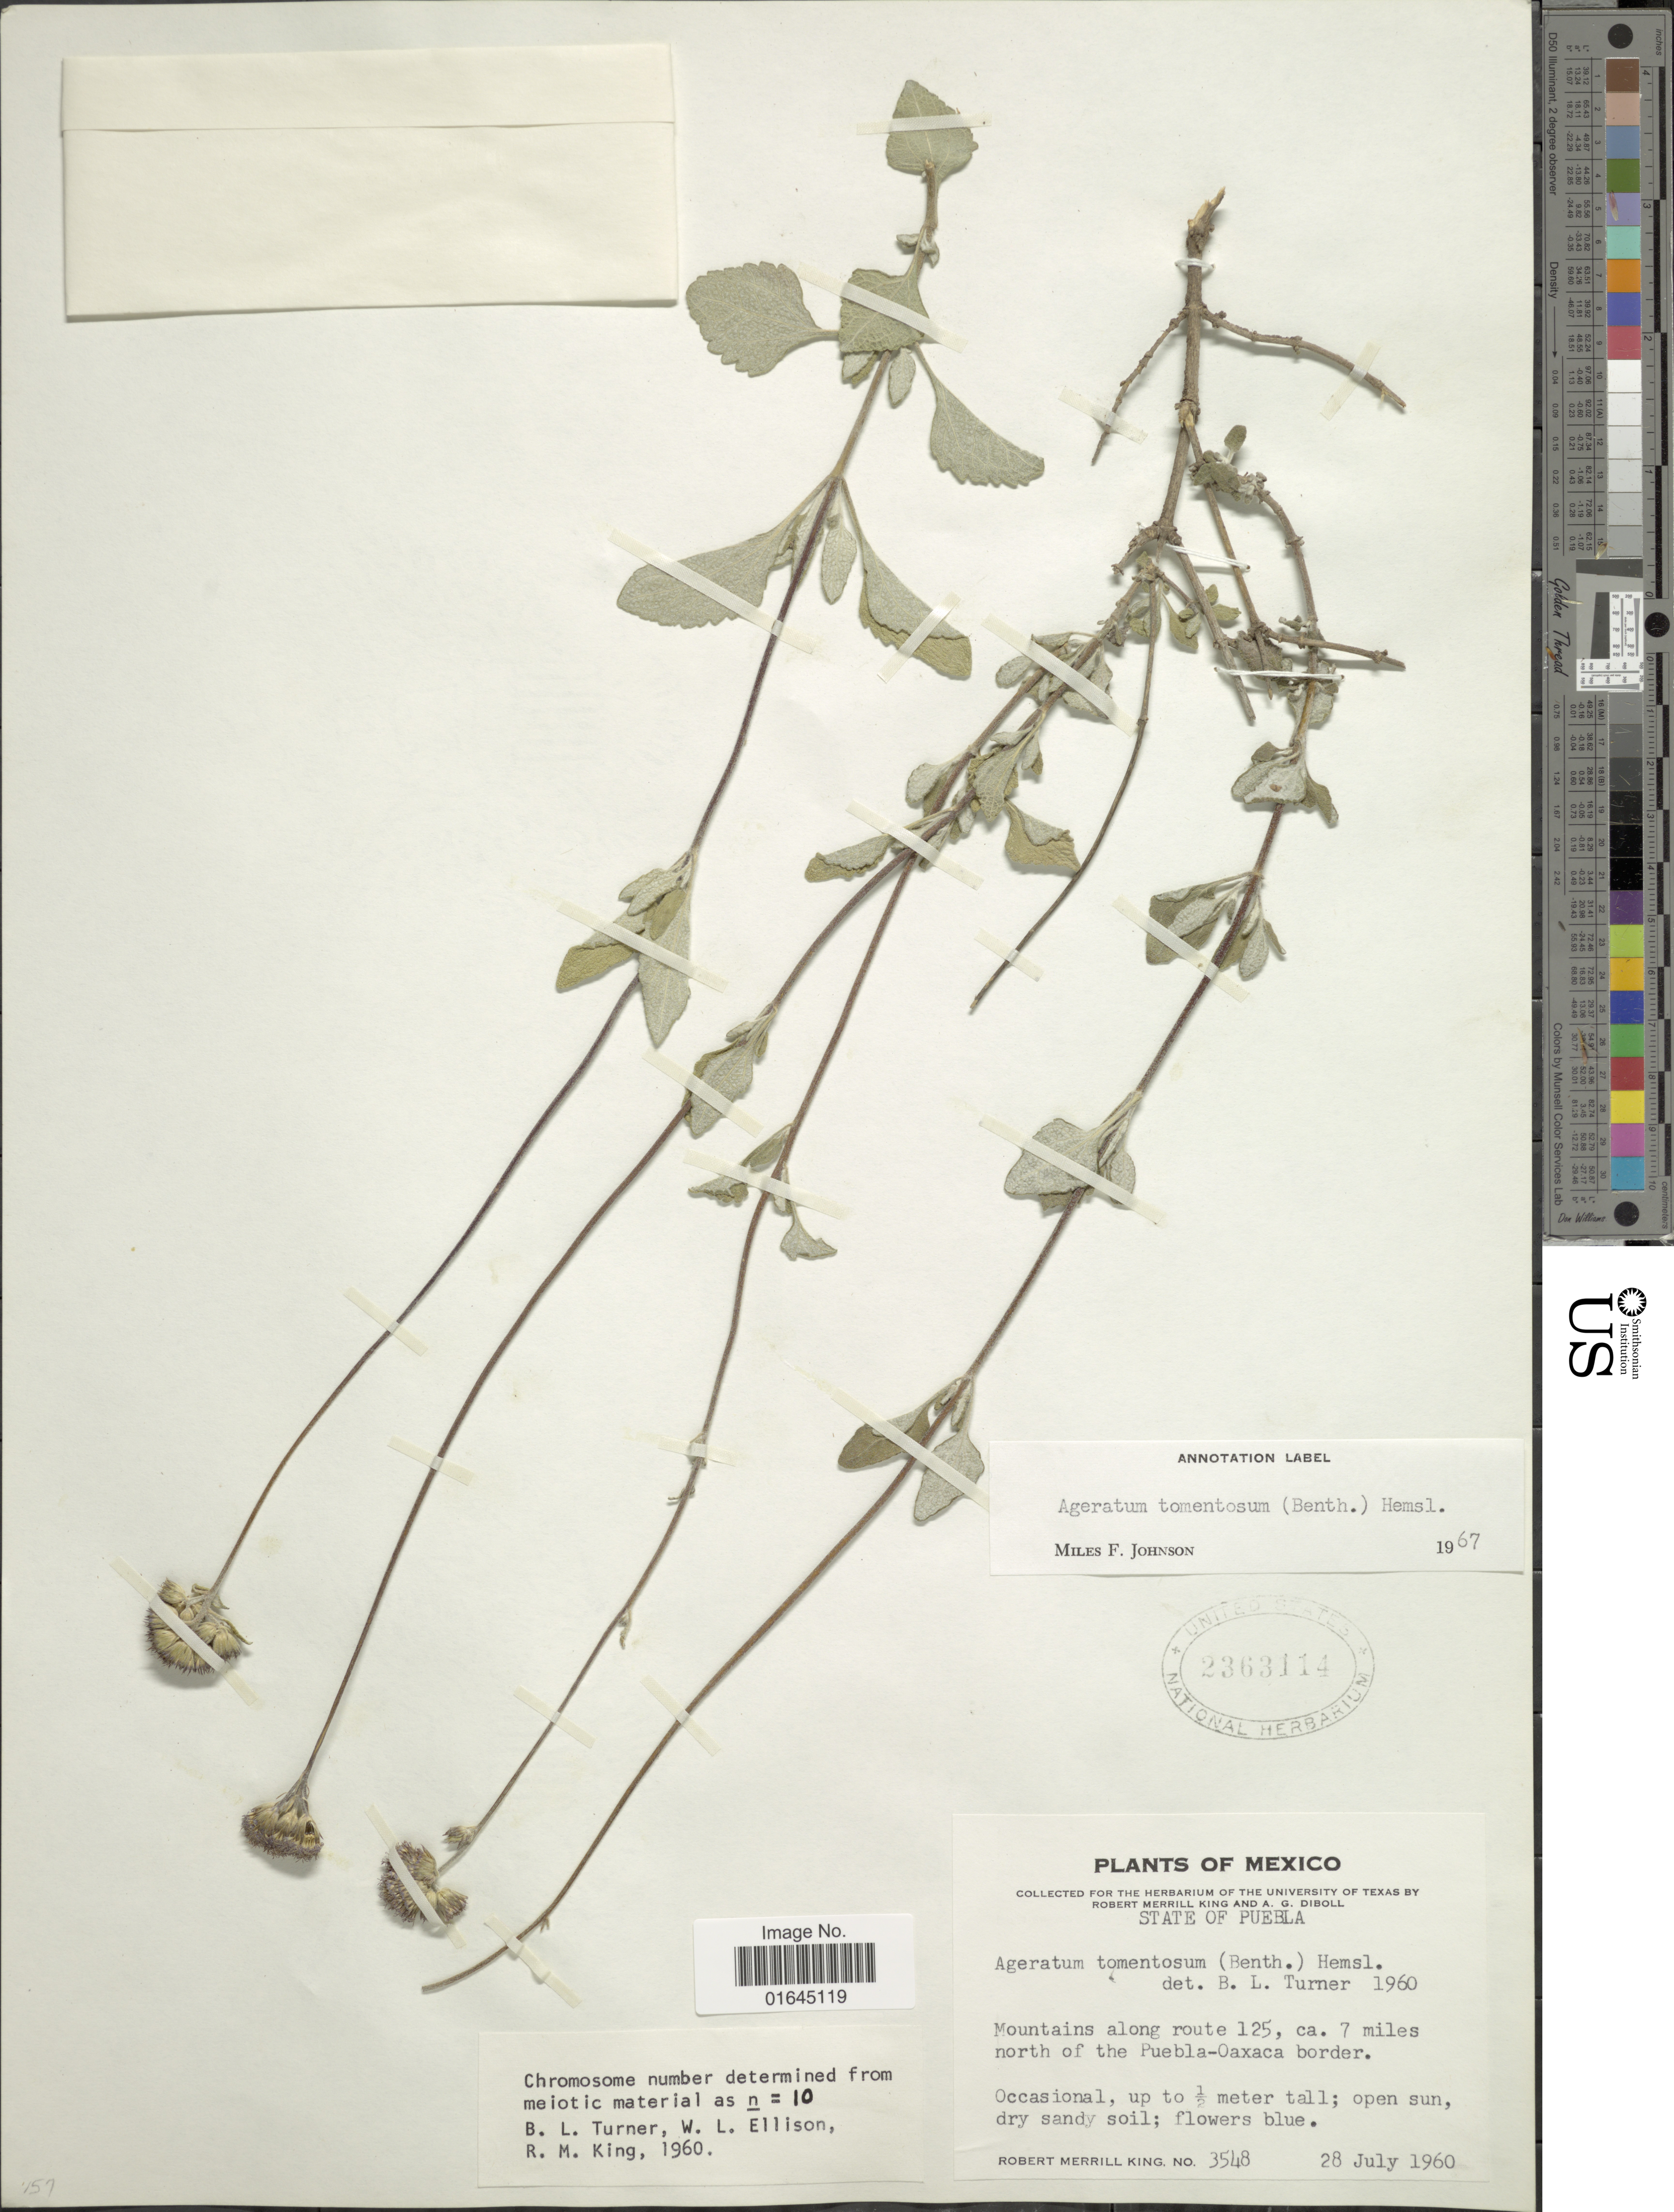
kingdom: Plantae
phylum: Tracheophyta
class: Magnoliopsida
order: Asterales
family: Asteraceae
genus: Ageratum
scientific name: Ageratum tehuacanum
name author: R.M. King & H. Rob.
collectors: R. M. King & A. Diboll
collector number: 3548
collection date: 1960-07-28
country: Mexico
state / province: Puebla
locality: Mountains along route 125, ca. 7 miles north of the Puebla-Oaxaca border.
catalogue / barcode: US 2363114